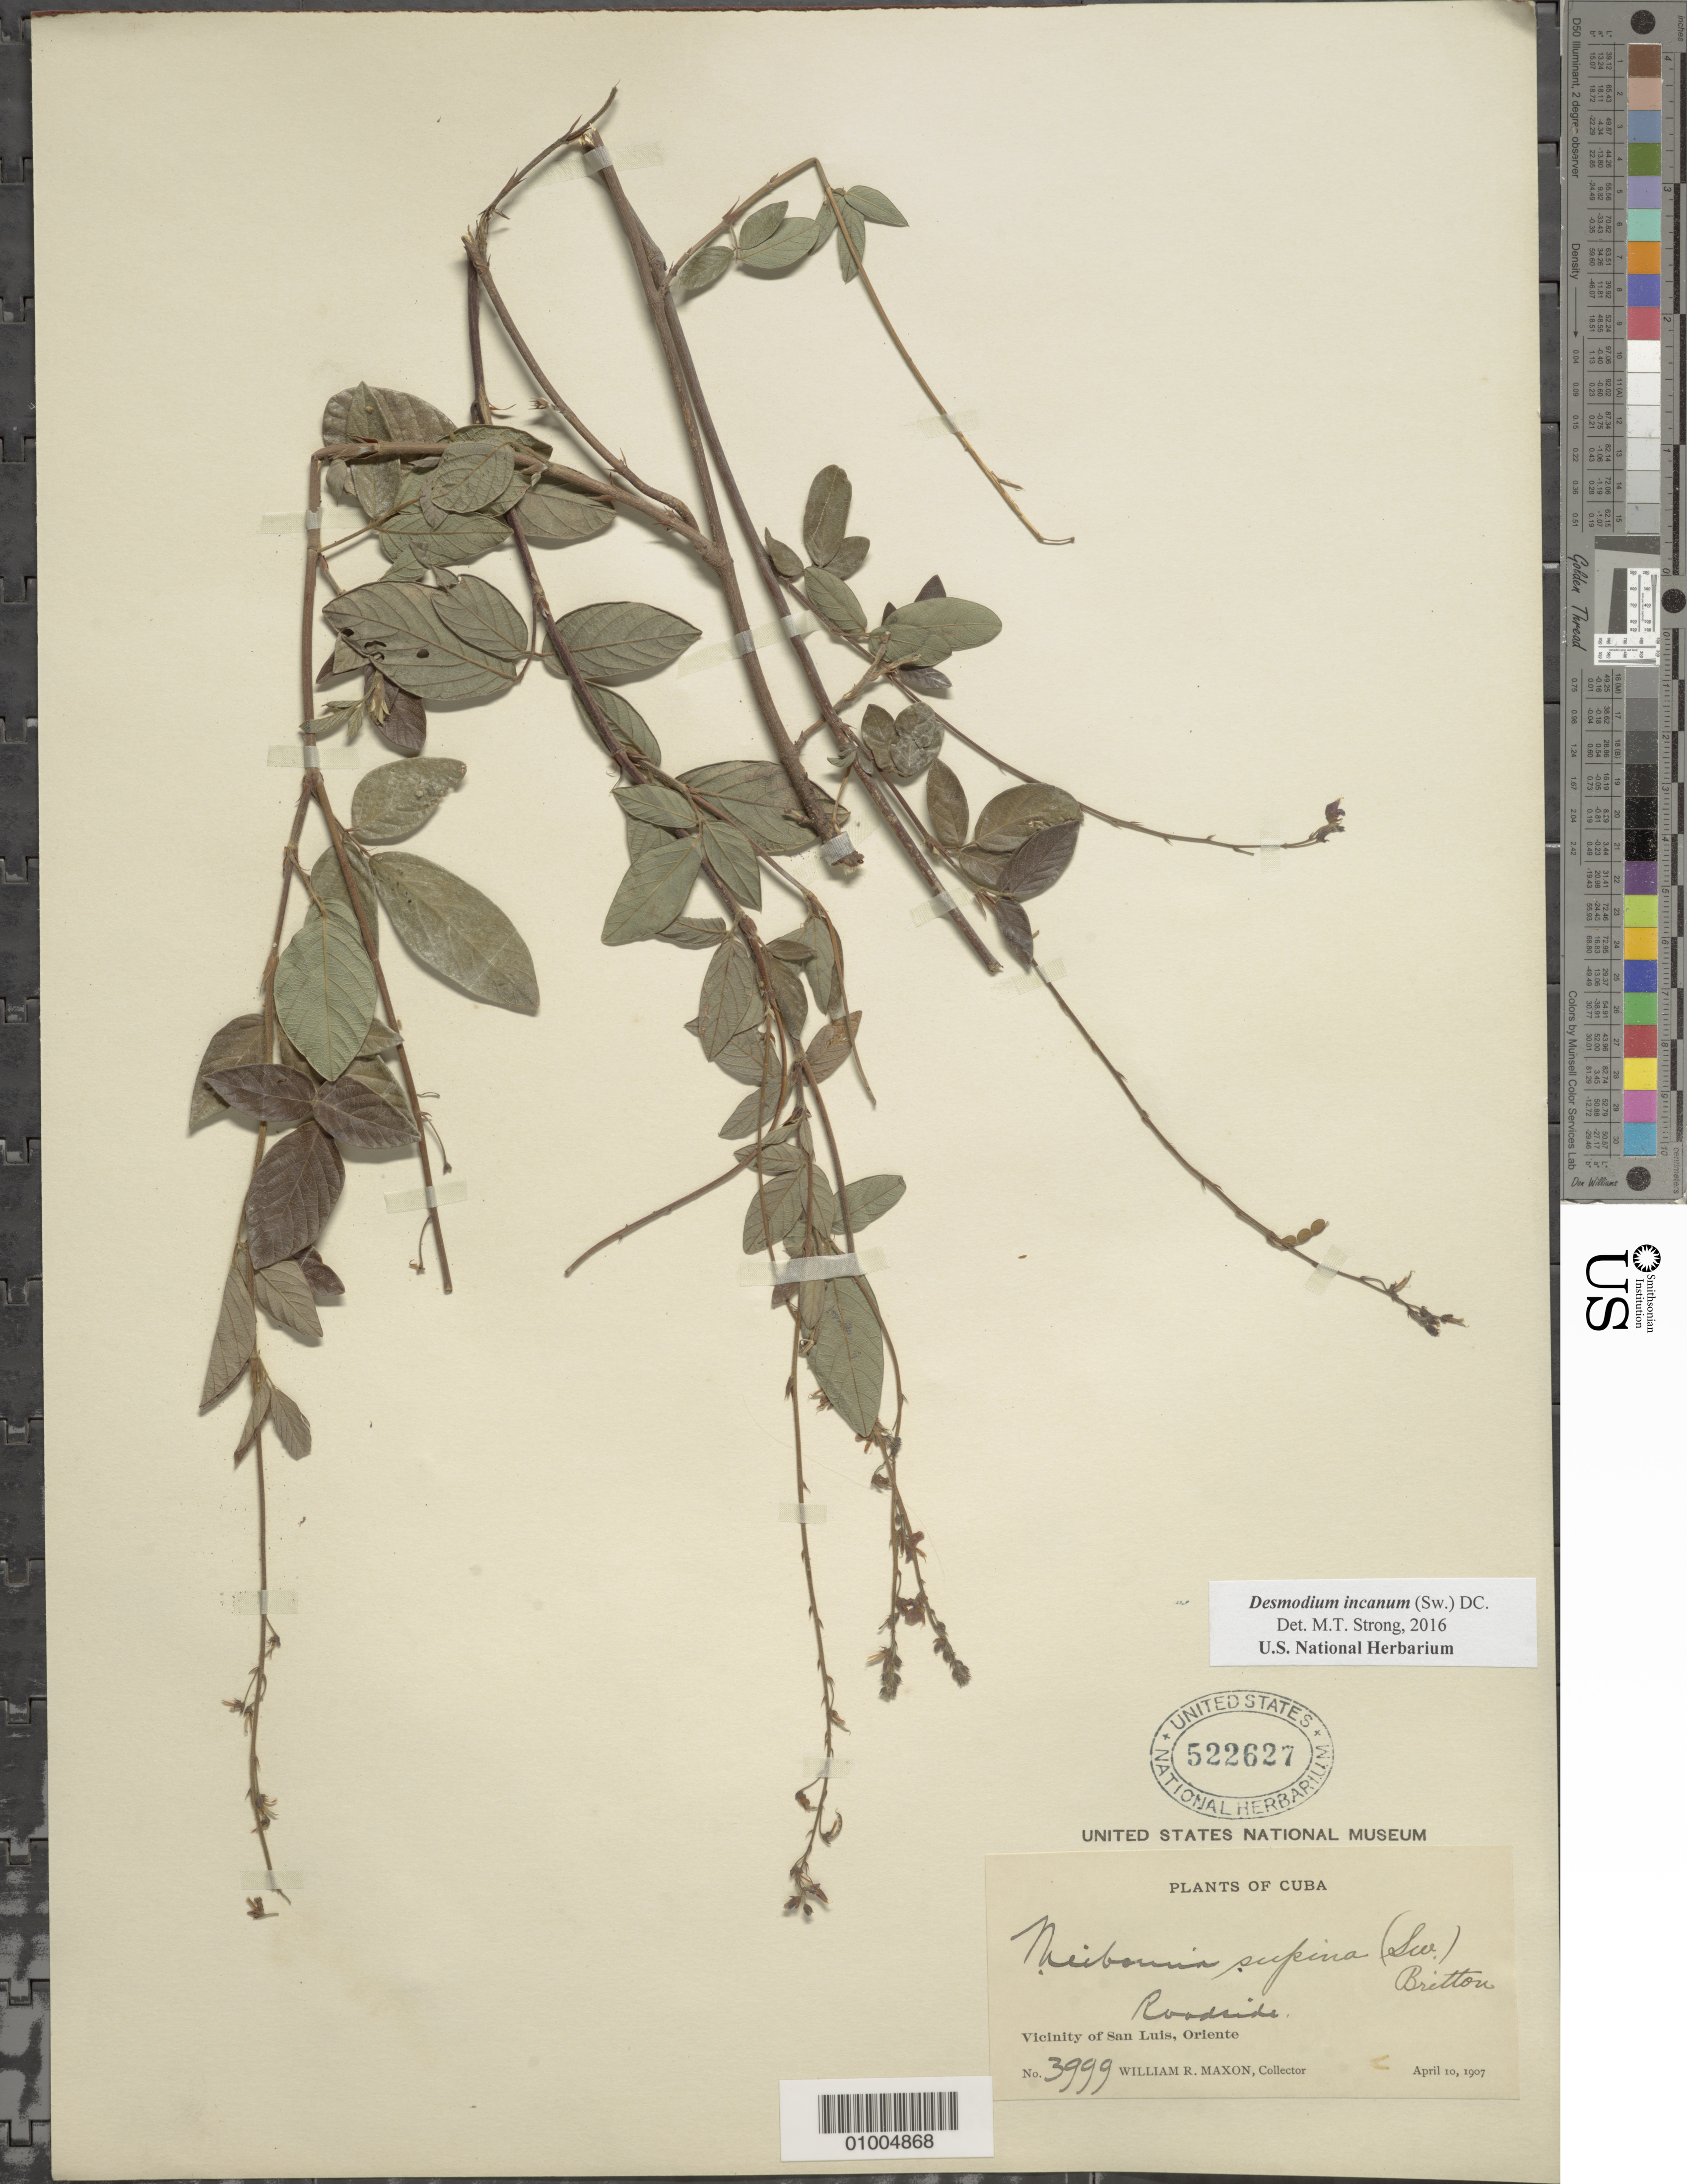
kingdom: Plantae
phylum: Tracheophyta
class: Magnoliopsida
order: Fabales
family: Fabaceae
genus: Desmodium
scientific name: Desmodium incanum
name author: (Sw.) DC.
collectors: W. R. Maxon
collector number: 3999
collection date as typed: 10 Apr 1907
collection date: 1907-04-10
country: Cuba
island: Cuba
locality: Vicinity of San Luis, Oriente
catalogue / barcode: US 522627